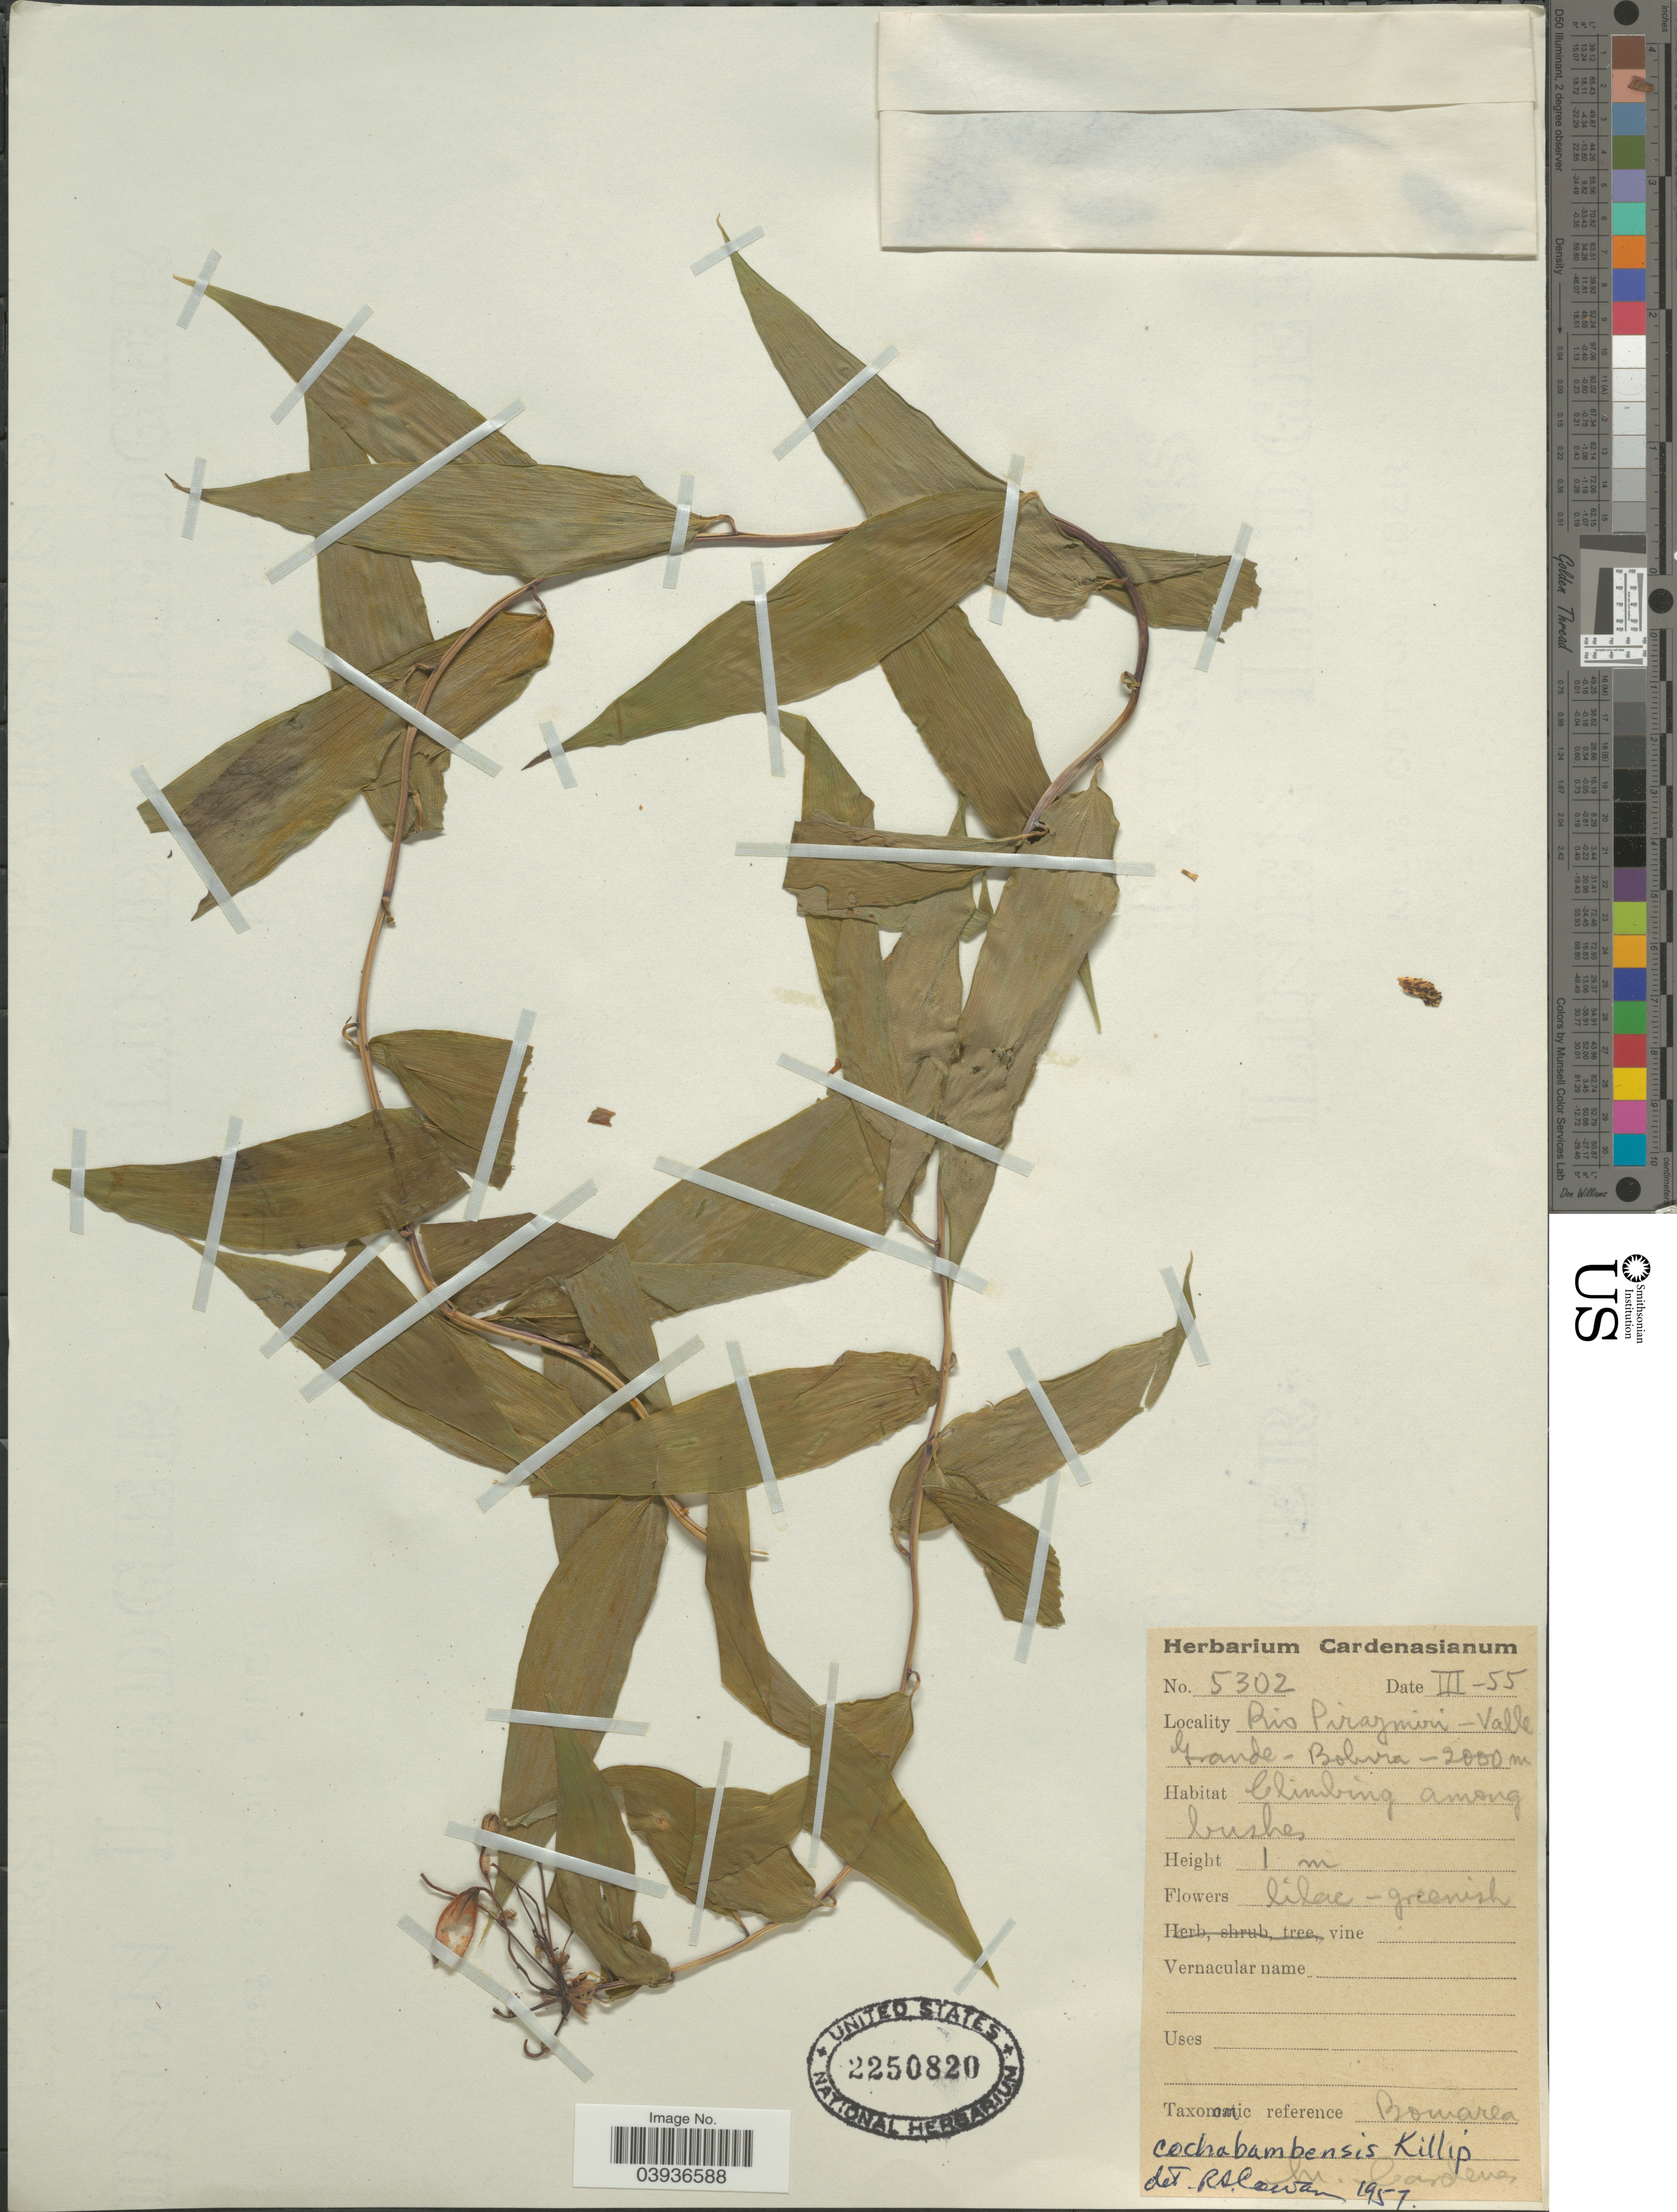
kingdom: Plantae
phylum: Tracheophyta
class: Liliopsida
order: Liliales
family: Alstroemeriaceae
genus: Bomarea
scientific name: Bomarea cochabambensis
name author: Killip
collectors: ex herb. Cardenasianum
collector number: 5302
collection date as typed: Transcribed d/m/y: /3/55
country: Bolivia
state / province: Cochabamba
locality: Rio Piraymiri - Valle Grande.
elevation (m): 2000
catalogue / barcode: US 2250820